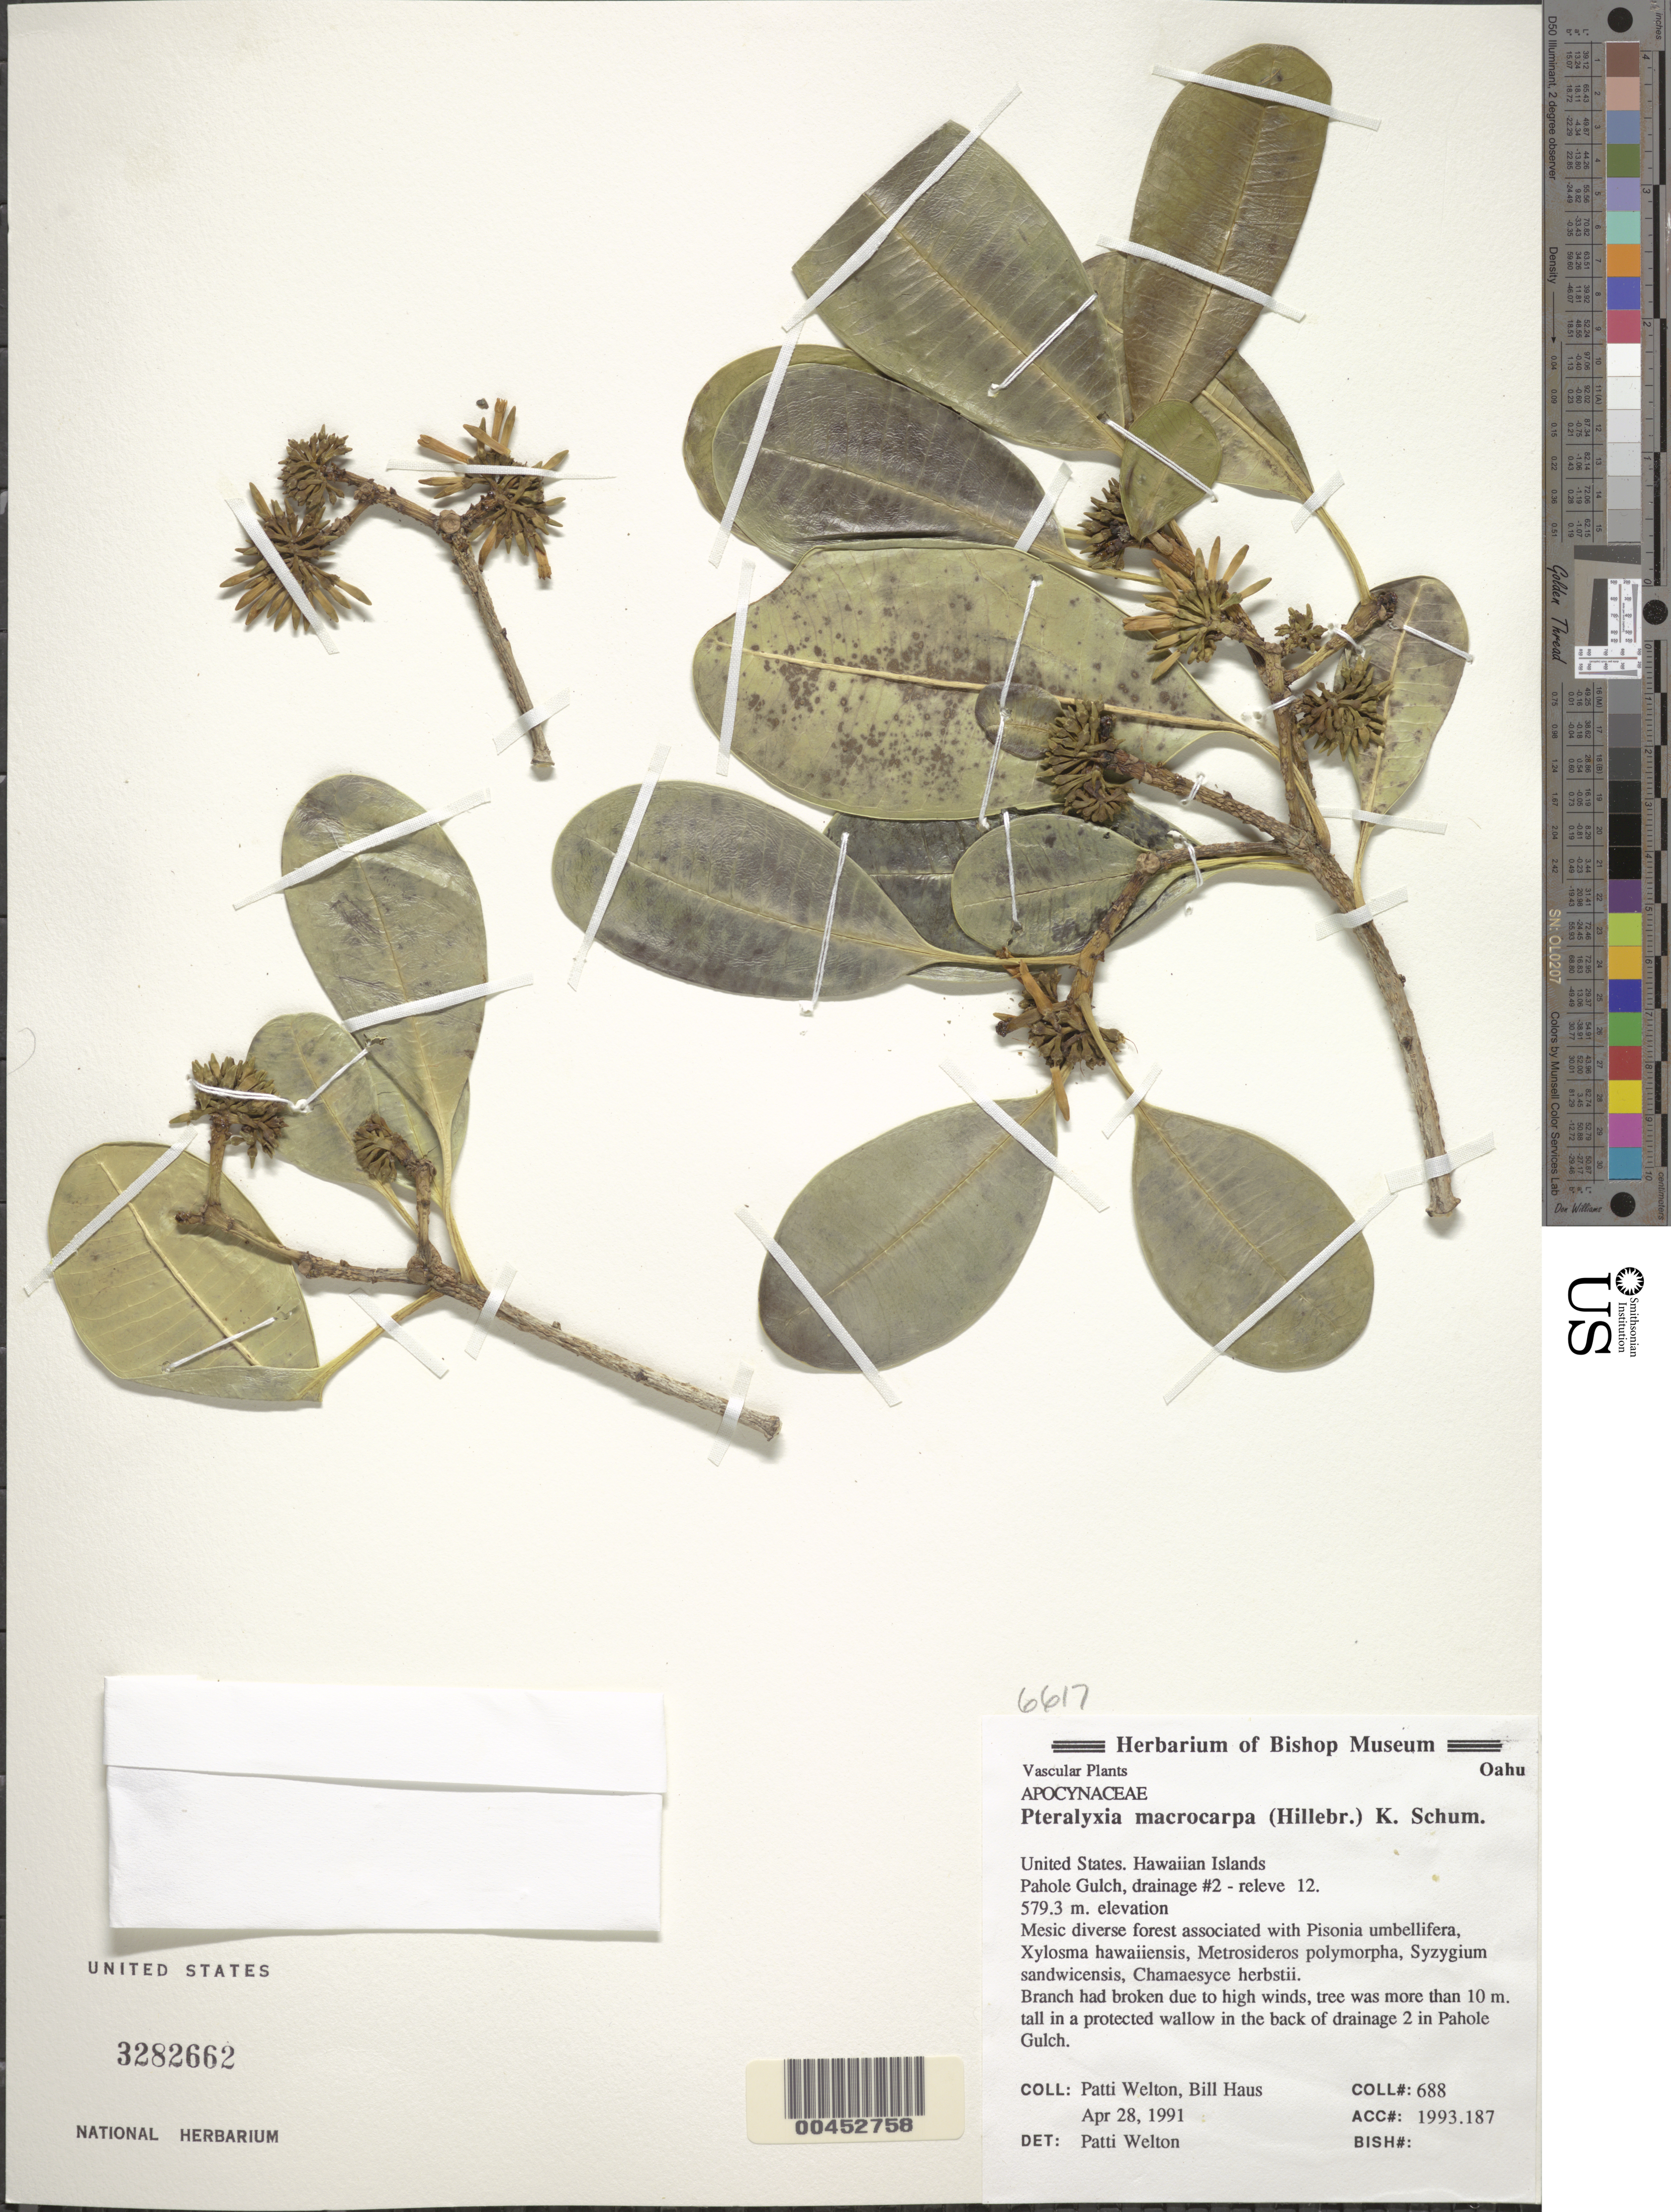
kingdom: Plantae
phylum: Tracheophyta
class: Magnoliopsida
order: Gentianales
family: Apocynaceae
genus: Pteralyxia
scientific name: Pteralyxia macrocarpa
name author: (Hillebr.) K. Schum.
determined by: Welton, P.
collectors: P. Welton & B. Haus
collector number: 688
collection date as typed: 28 Apr 1991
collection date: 1991-04-28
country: United States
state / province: Hawaii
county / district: Honolulu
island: Oahu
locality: Pahole Gulch, drainage #2 - releve 12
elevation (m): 579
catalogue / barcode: US 3282662